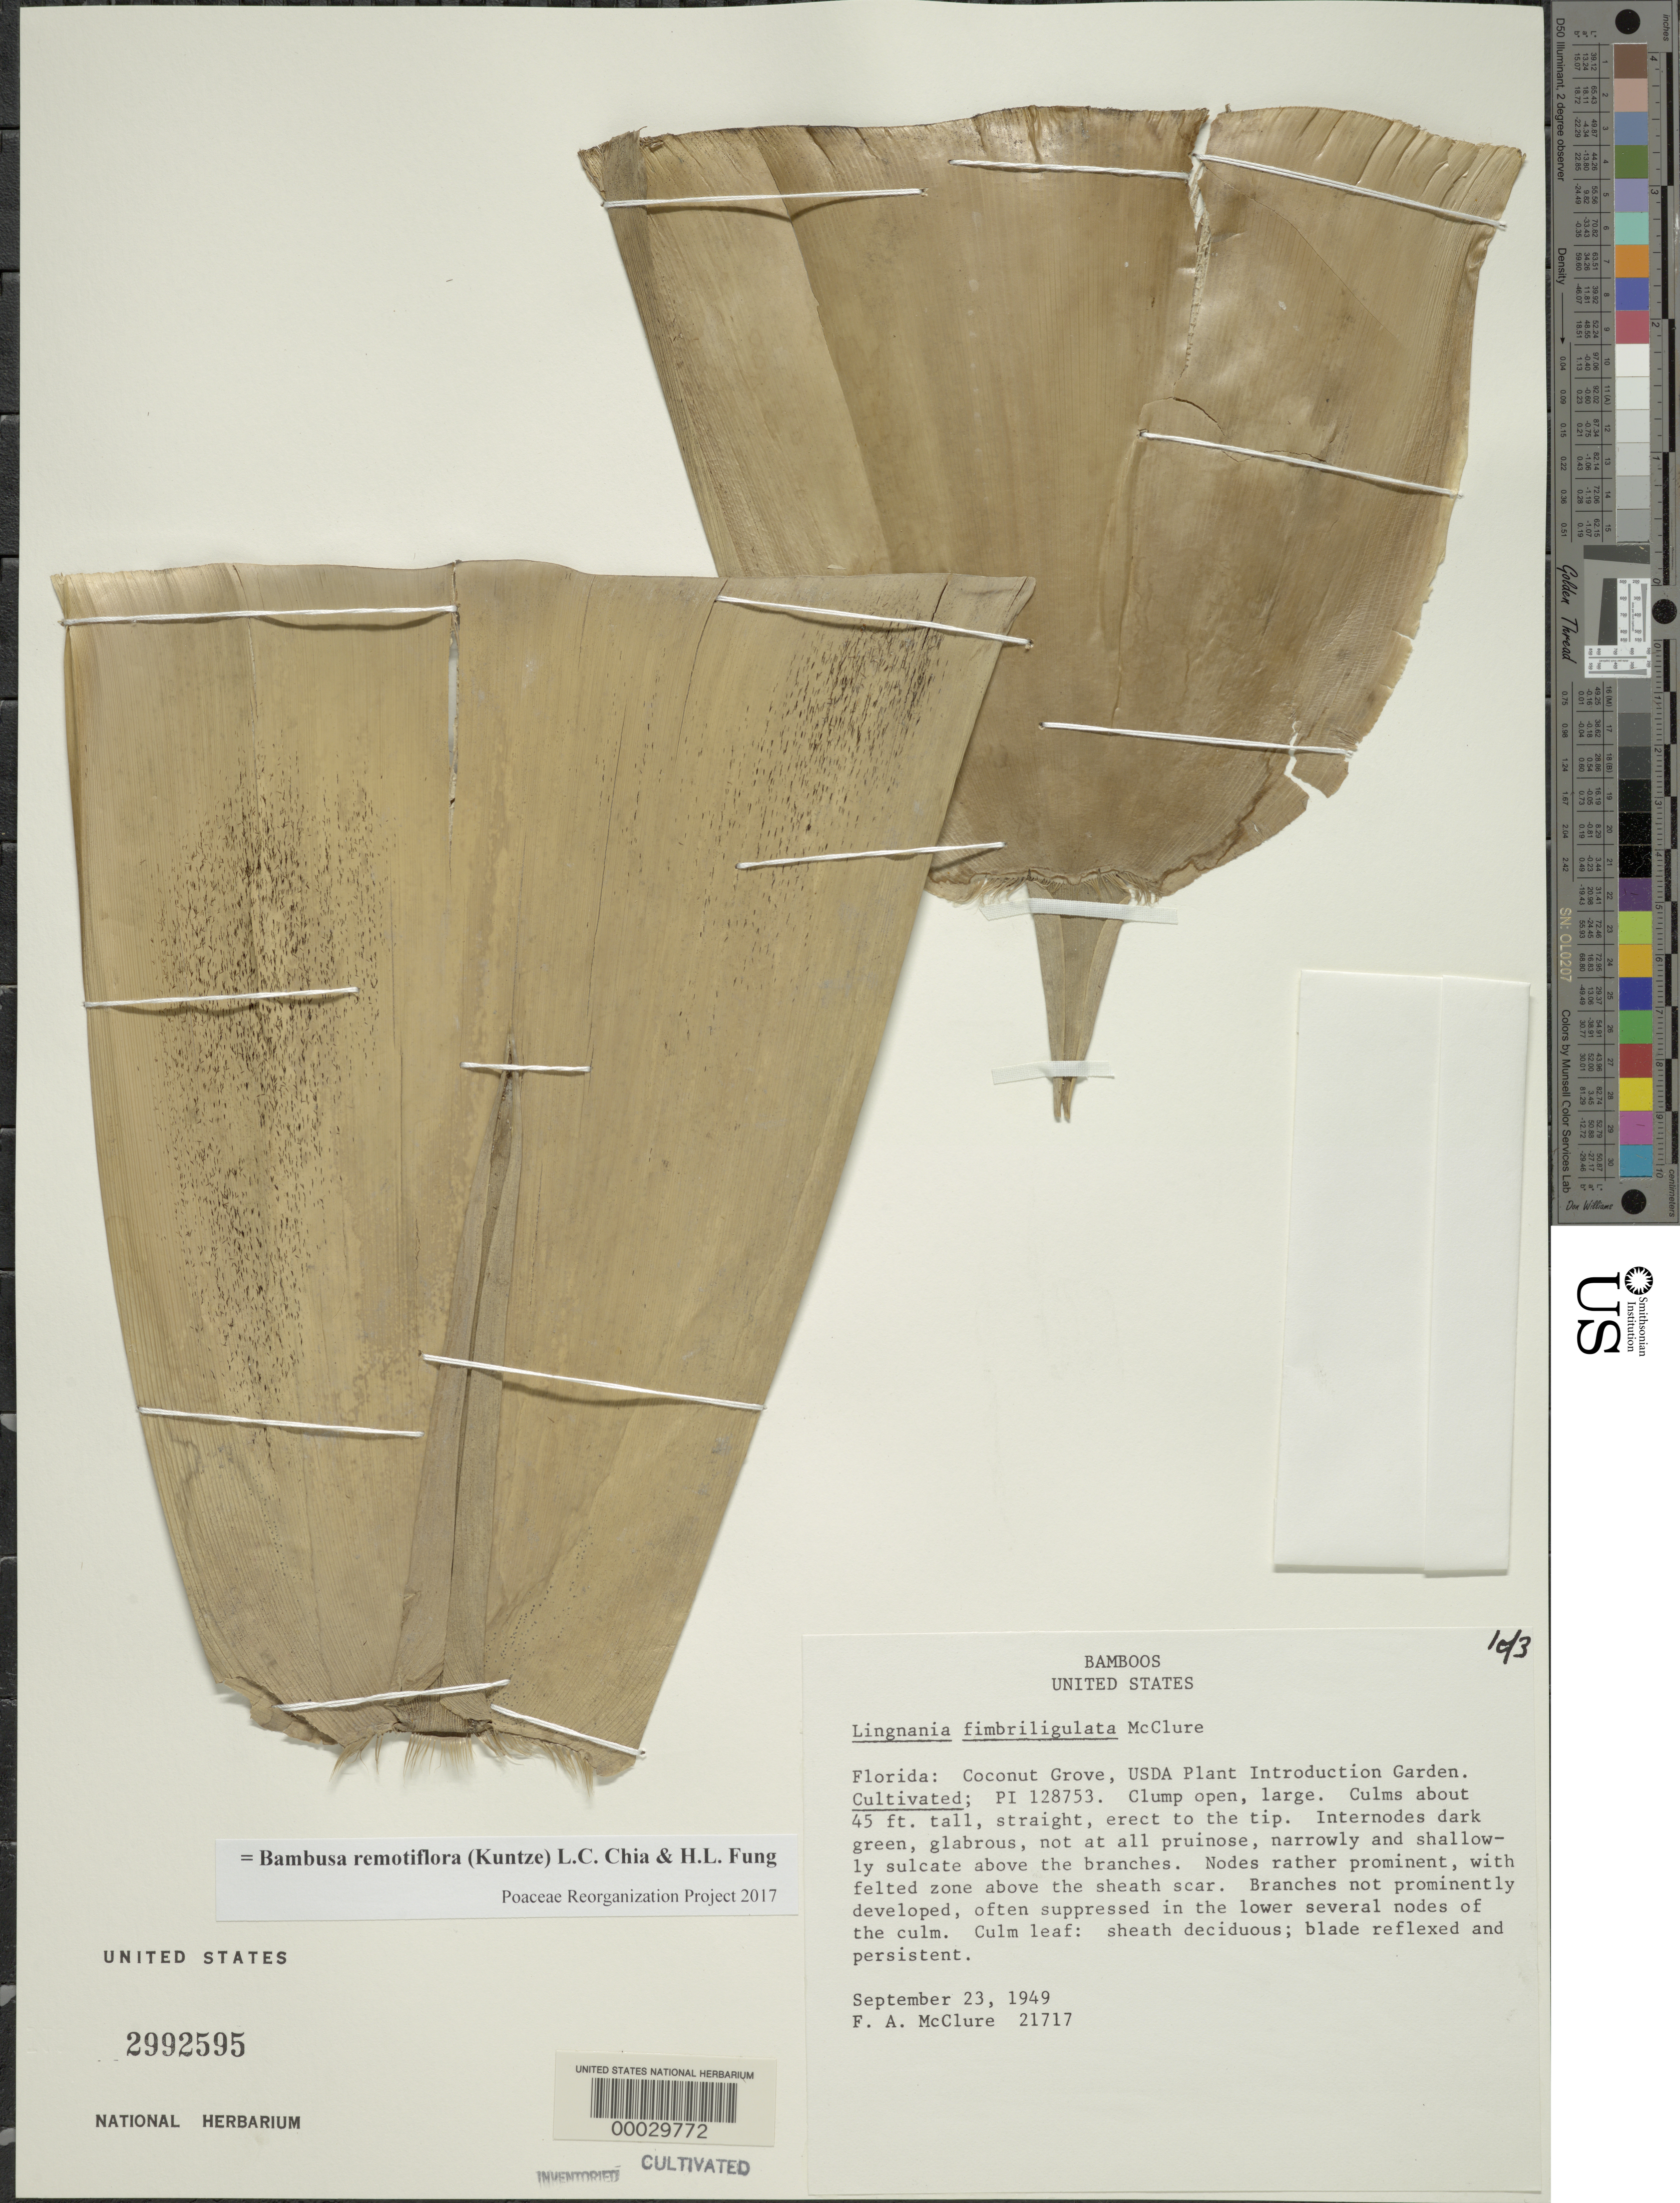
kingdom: Plantae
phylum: Tracheophyta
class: Liliopsida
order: Poales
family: Poaceae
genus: Bambusa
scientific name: Bambusa remotiflora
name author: (Kuntze) Chia & H.L. Fung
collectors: F. A. McClure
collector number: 21717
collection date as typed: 23 Sep 1949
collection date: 1949-09-23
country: United States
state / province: Florida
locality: Coconut grove, usda plant intro. garden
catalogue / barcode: US 2992595